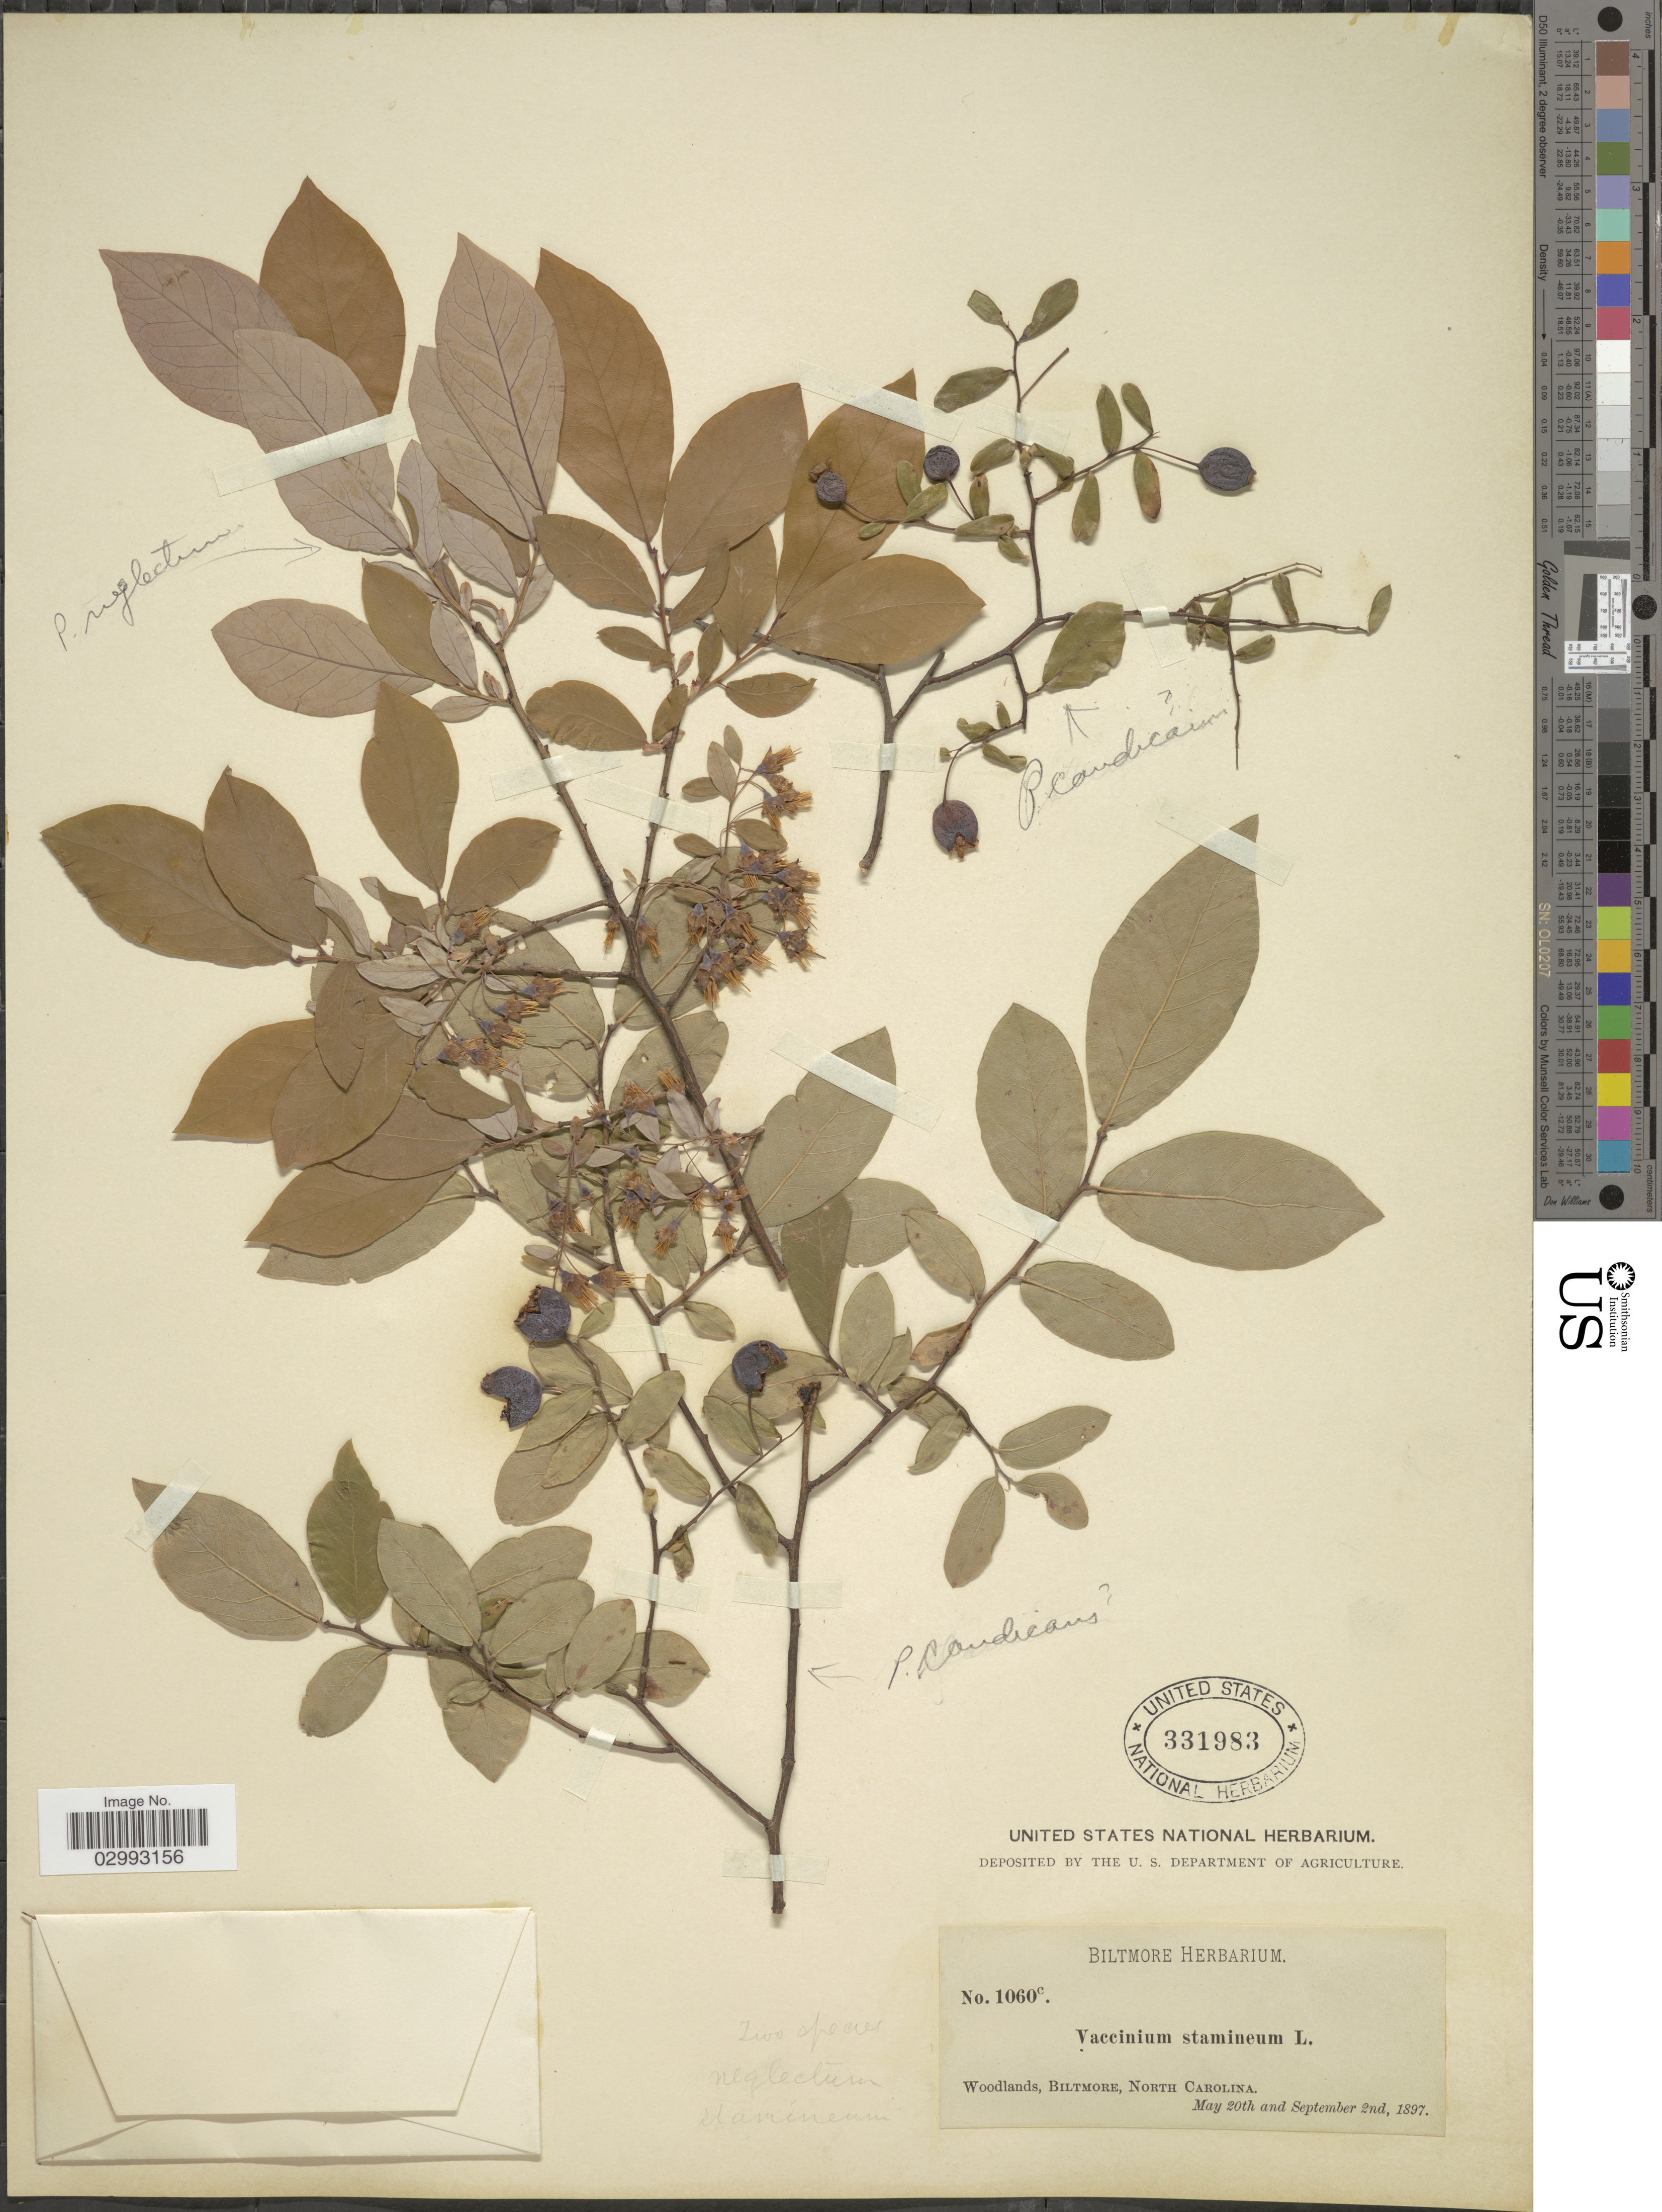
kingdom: Plantae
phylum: Tracheophyta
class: Magnoliopsida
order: Ericales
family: Ericaceae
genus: Polycodium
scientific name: Polycodium neglectum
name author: Small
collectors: ex herb. Biltmore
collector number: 1060c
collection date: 1897-05-20/1897-09-02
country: United States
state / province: North Carolina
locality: Biltmore.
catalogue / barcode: US 331983